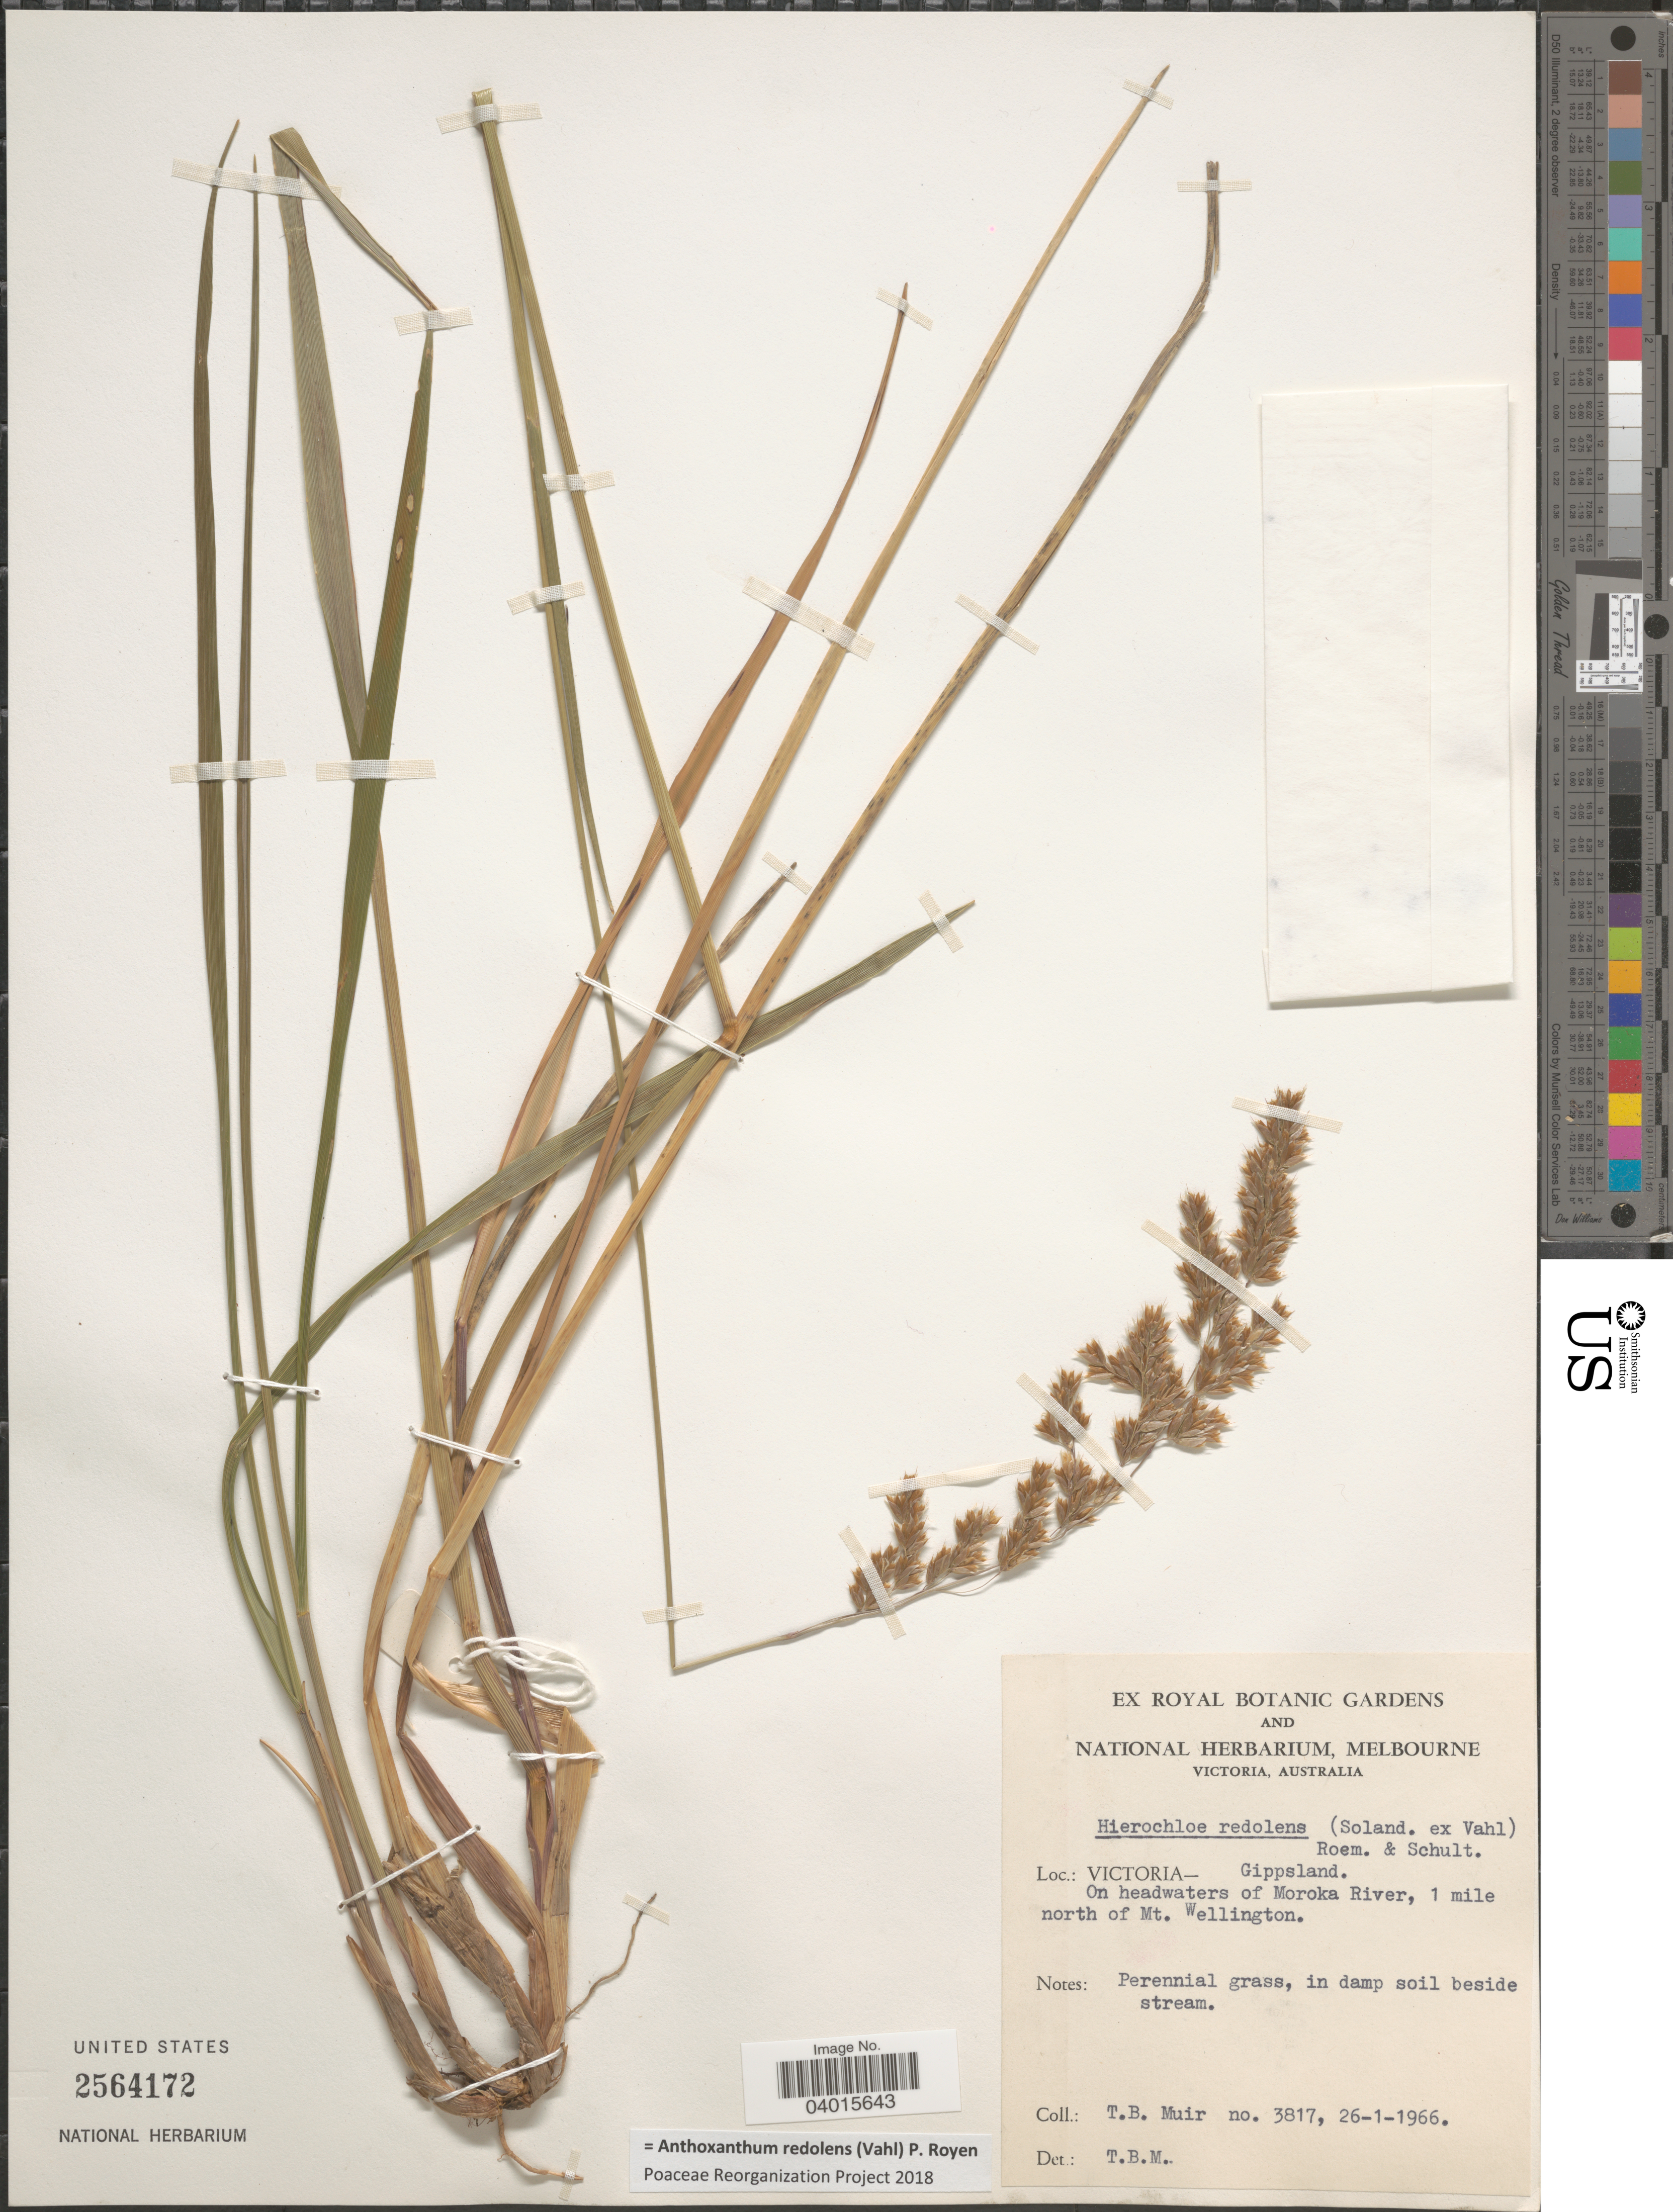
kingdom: Plantae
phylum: Tracheophyta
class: Liliopsida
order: Poales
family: Poaceae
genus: Anthoxanthum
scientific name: Anthoxanthum redolens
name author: (Vahl) P. Royen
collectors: T. Muir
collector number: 3817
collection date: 1966-01-26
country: Australia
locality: Victoria- Gippsland. On headwaters of Moroka River, 1 mile north of Mt. Wellington.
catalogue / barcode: US 2564172